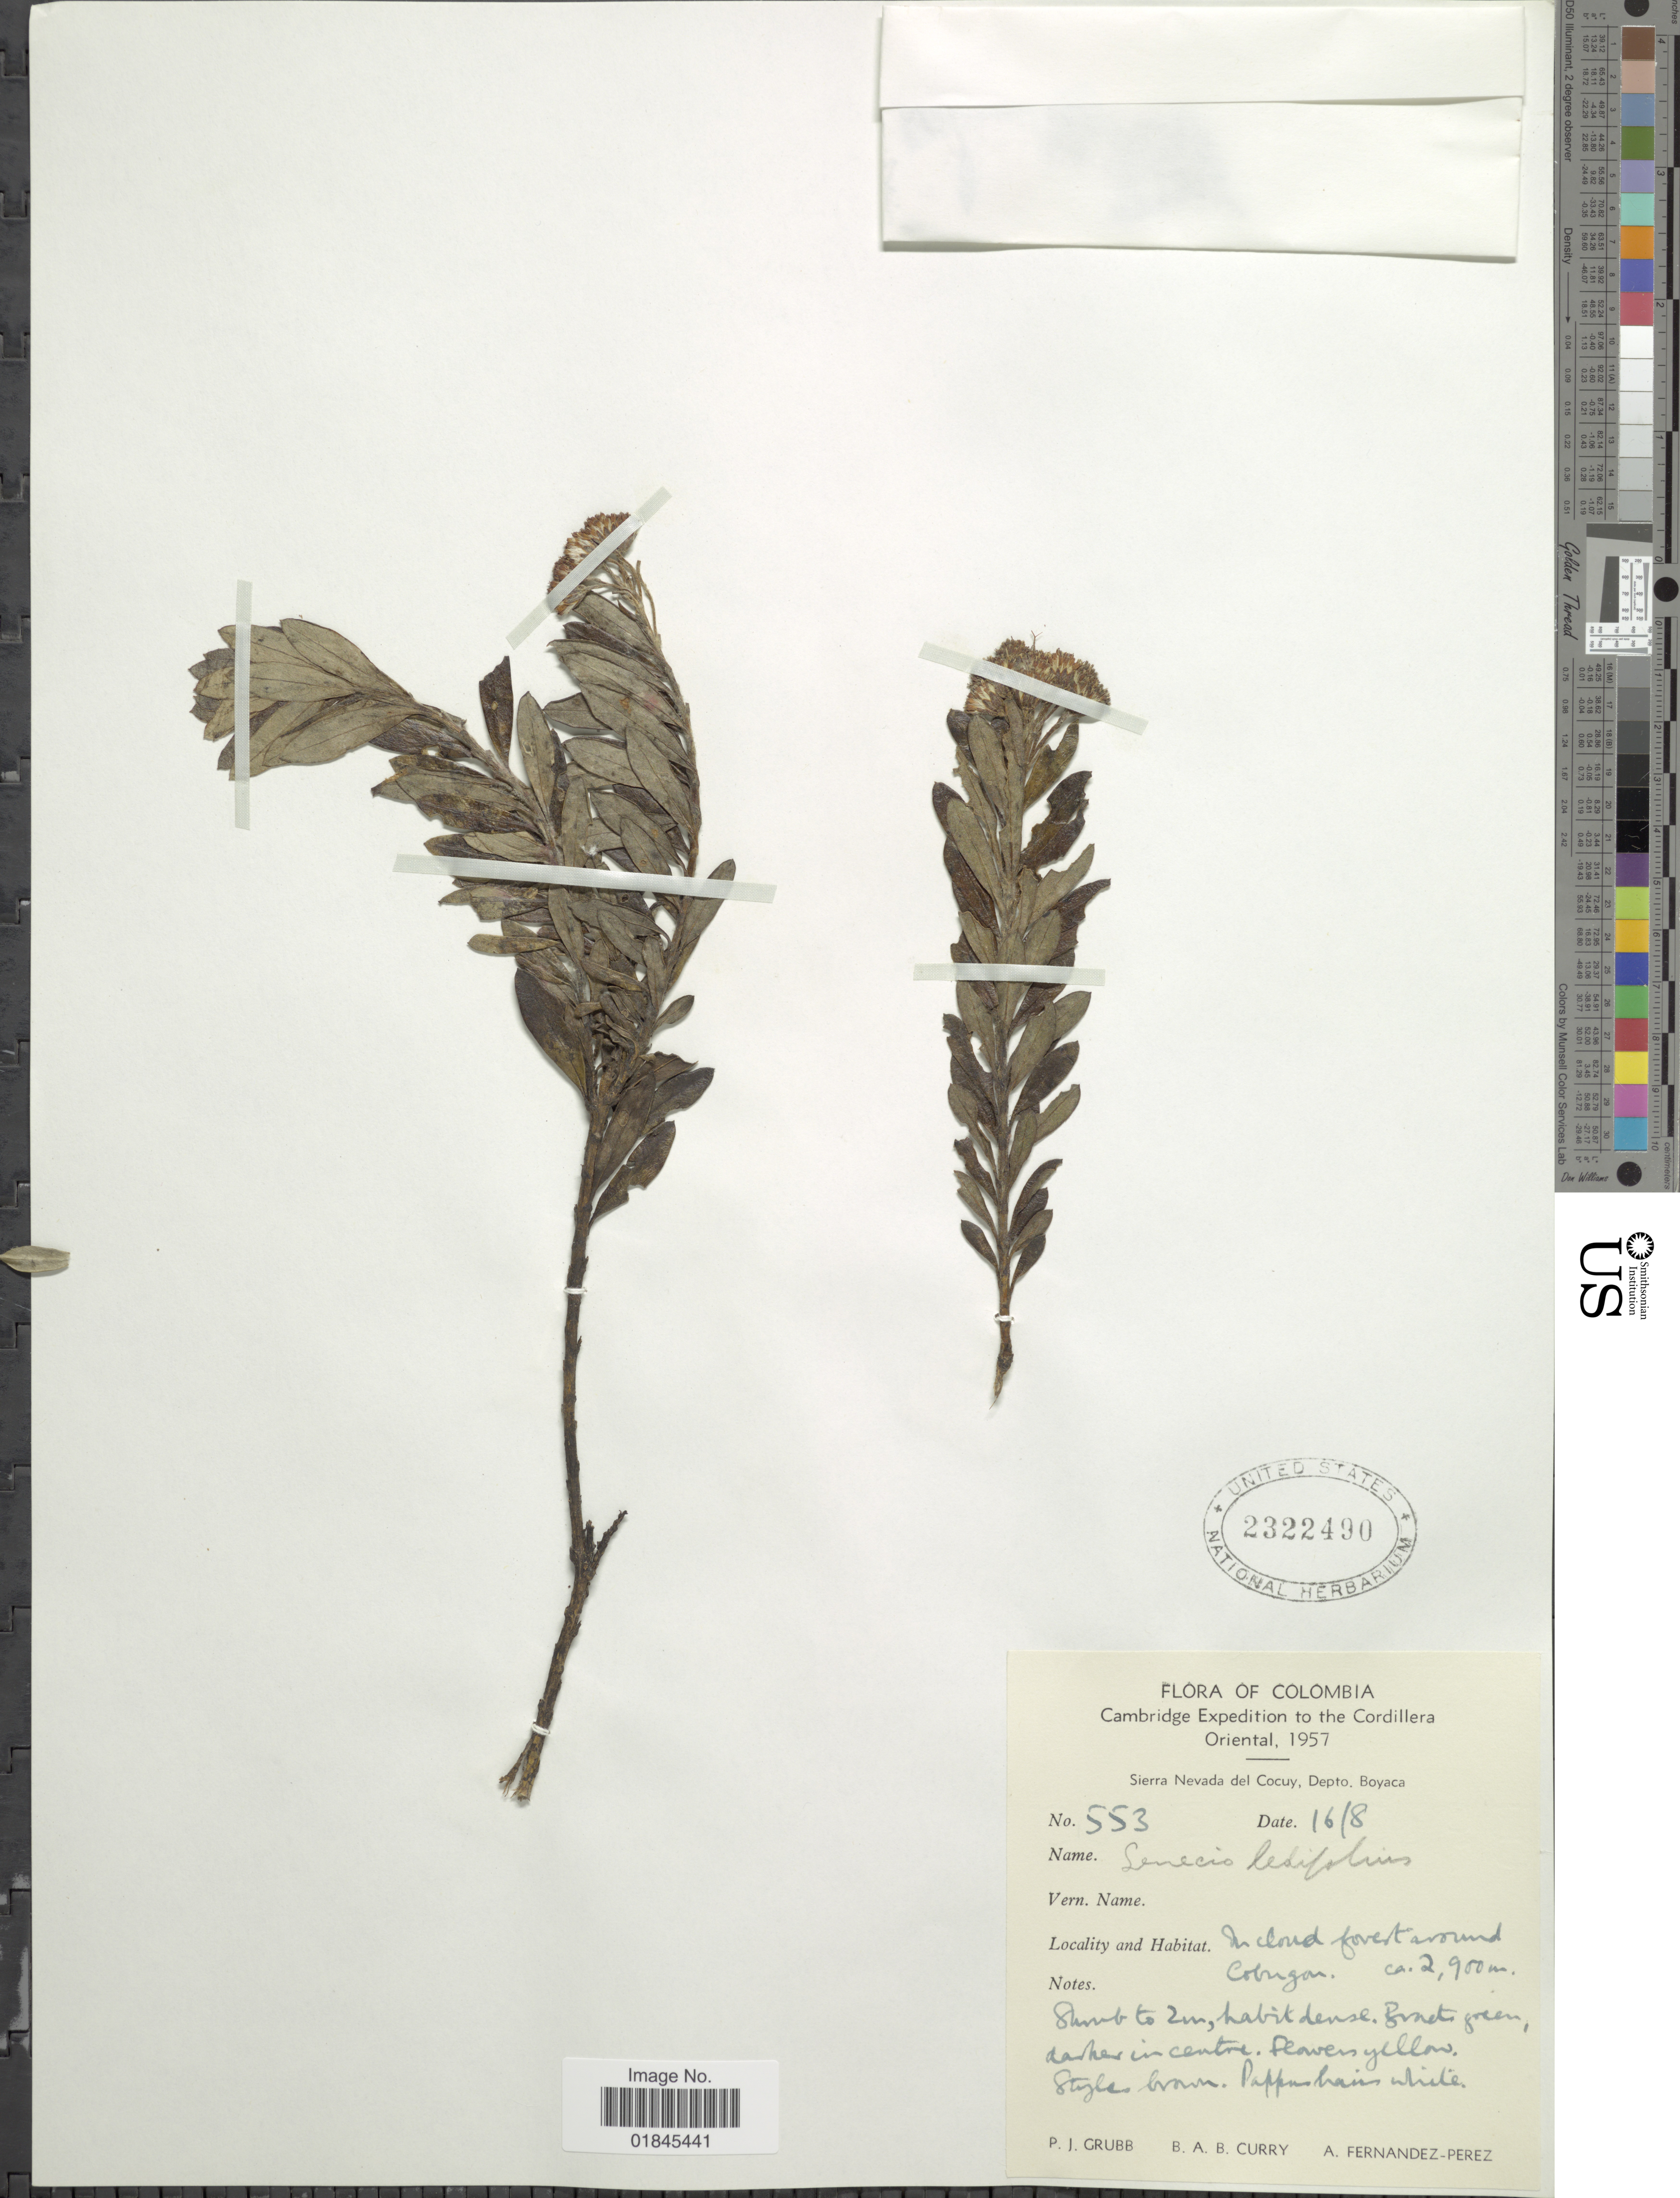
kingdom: Plantae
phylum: Tracheophyta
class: Magnoliopsida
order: Asterales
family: Asteraceae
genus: Pentacalia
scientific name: Pentacalia ledifolia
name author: (Kunth) Cuatrec.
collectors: P. J. Grubb, B. Curry & A. Fernández-Pérez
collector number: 553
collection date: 1957-08-16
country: Colombia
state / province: Boyacá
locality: Cordillera Oriental. Sierra Nevada del Cocuy, Depto. Boyaca. In cloud forest around Cobugon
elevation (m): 2900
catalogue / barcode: US 2322490